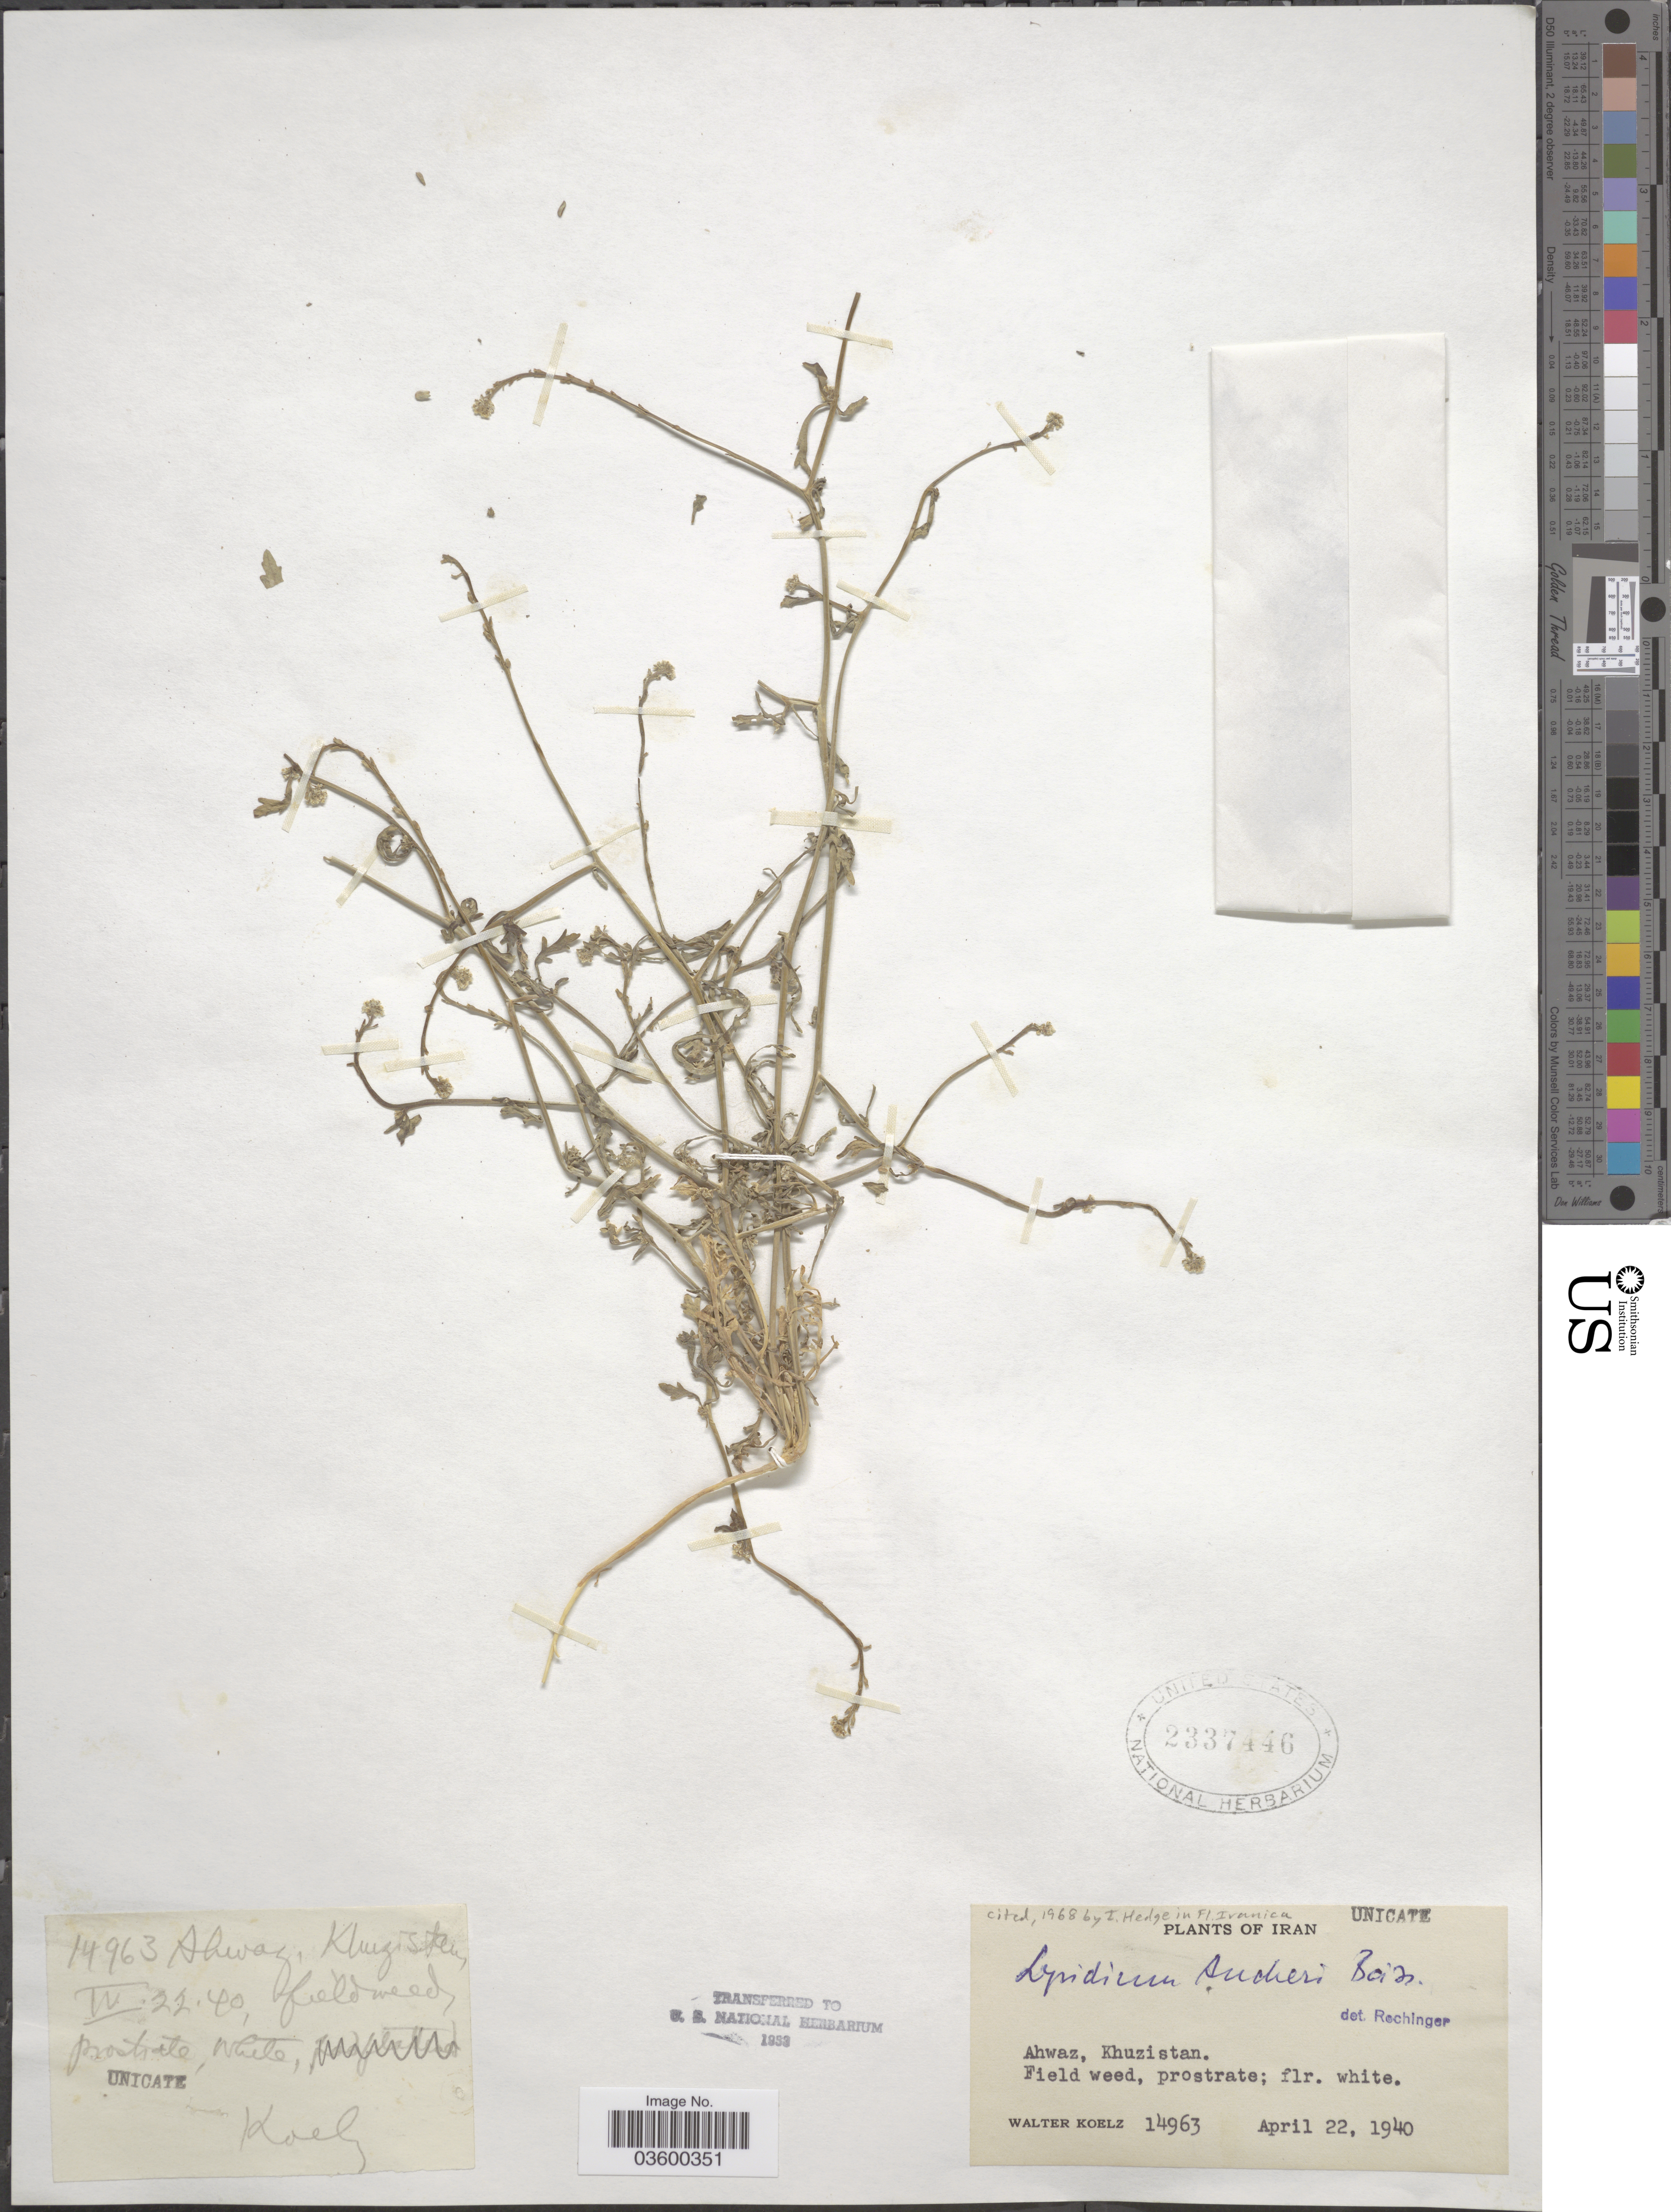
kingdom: Plantae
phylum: Tracheophyta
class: Magnoliopsida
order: Brassicales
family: Brassicaceae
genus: Lepidium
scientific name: Lepidium aucheri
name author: Boiss.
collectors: W. N. Koelz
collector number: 14963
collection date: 1940-04-22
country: Iran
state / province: Khuzestan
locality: Ahwaz, Khuzistan.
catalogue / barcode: US 2337446